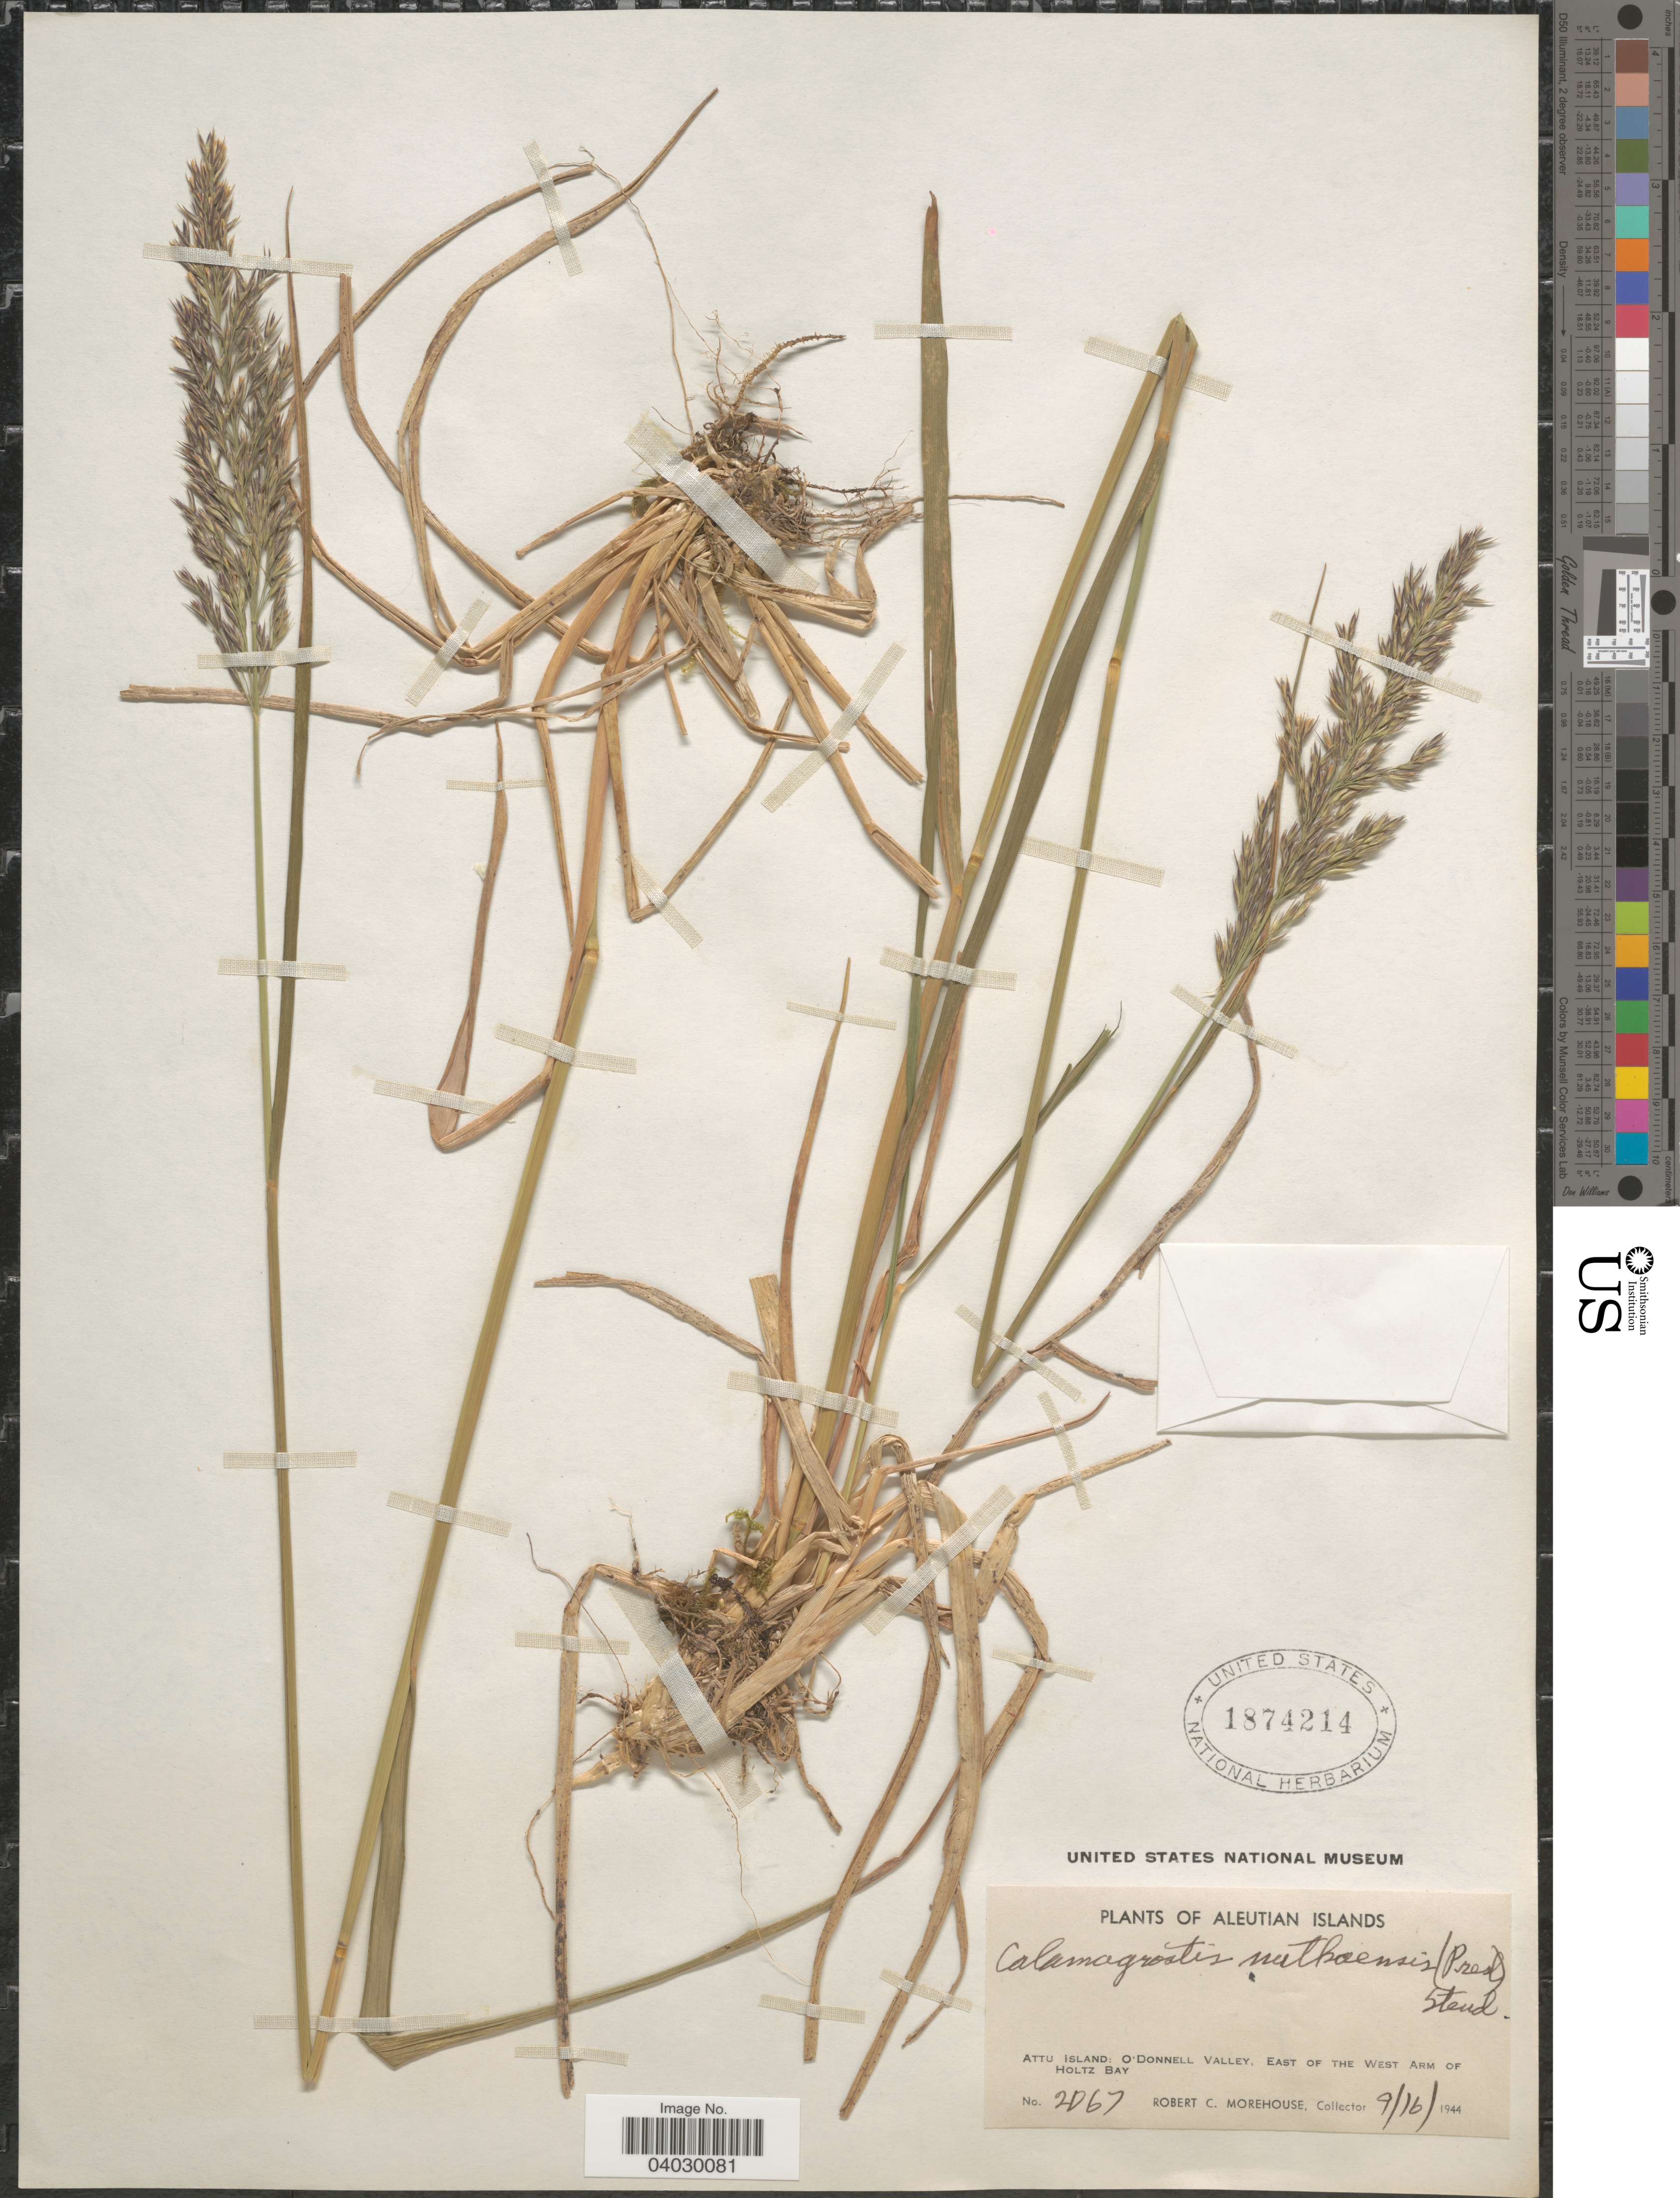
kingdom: Plantae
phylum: Tracheophyta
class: Liliopsida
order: Poales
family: Poaceae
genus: Calamagrostis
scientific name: Calamagrostis nutkaensis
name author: (J. Presl) Steud.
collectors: R. Morehouse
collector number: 2067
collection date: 1944-09-16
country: United States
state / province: Alaska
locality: Aleutian Islands. Attu Island: O'Donnell Valley, East of the West Arm of Holtz Bay.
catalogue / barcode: US 1874214